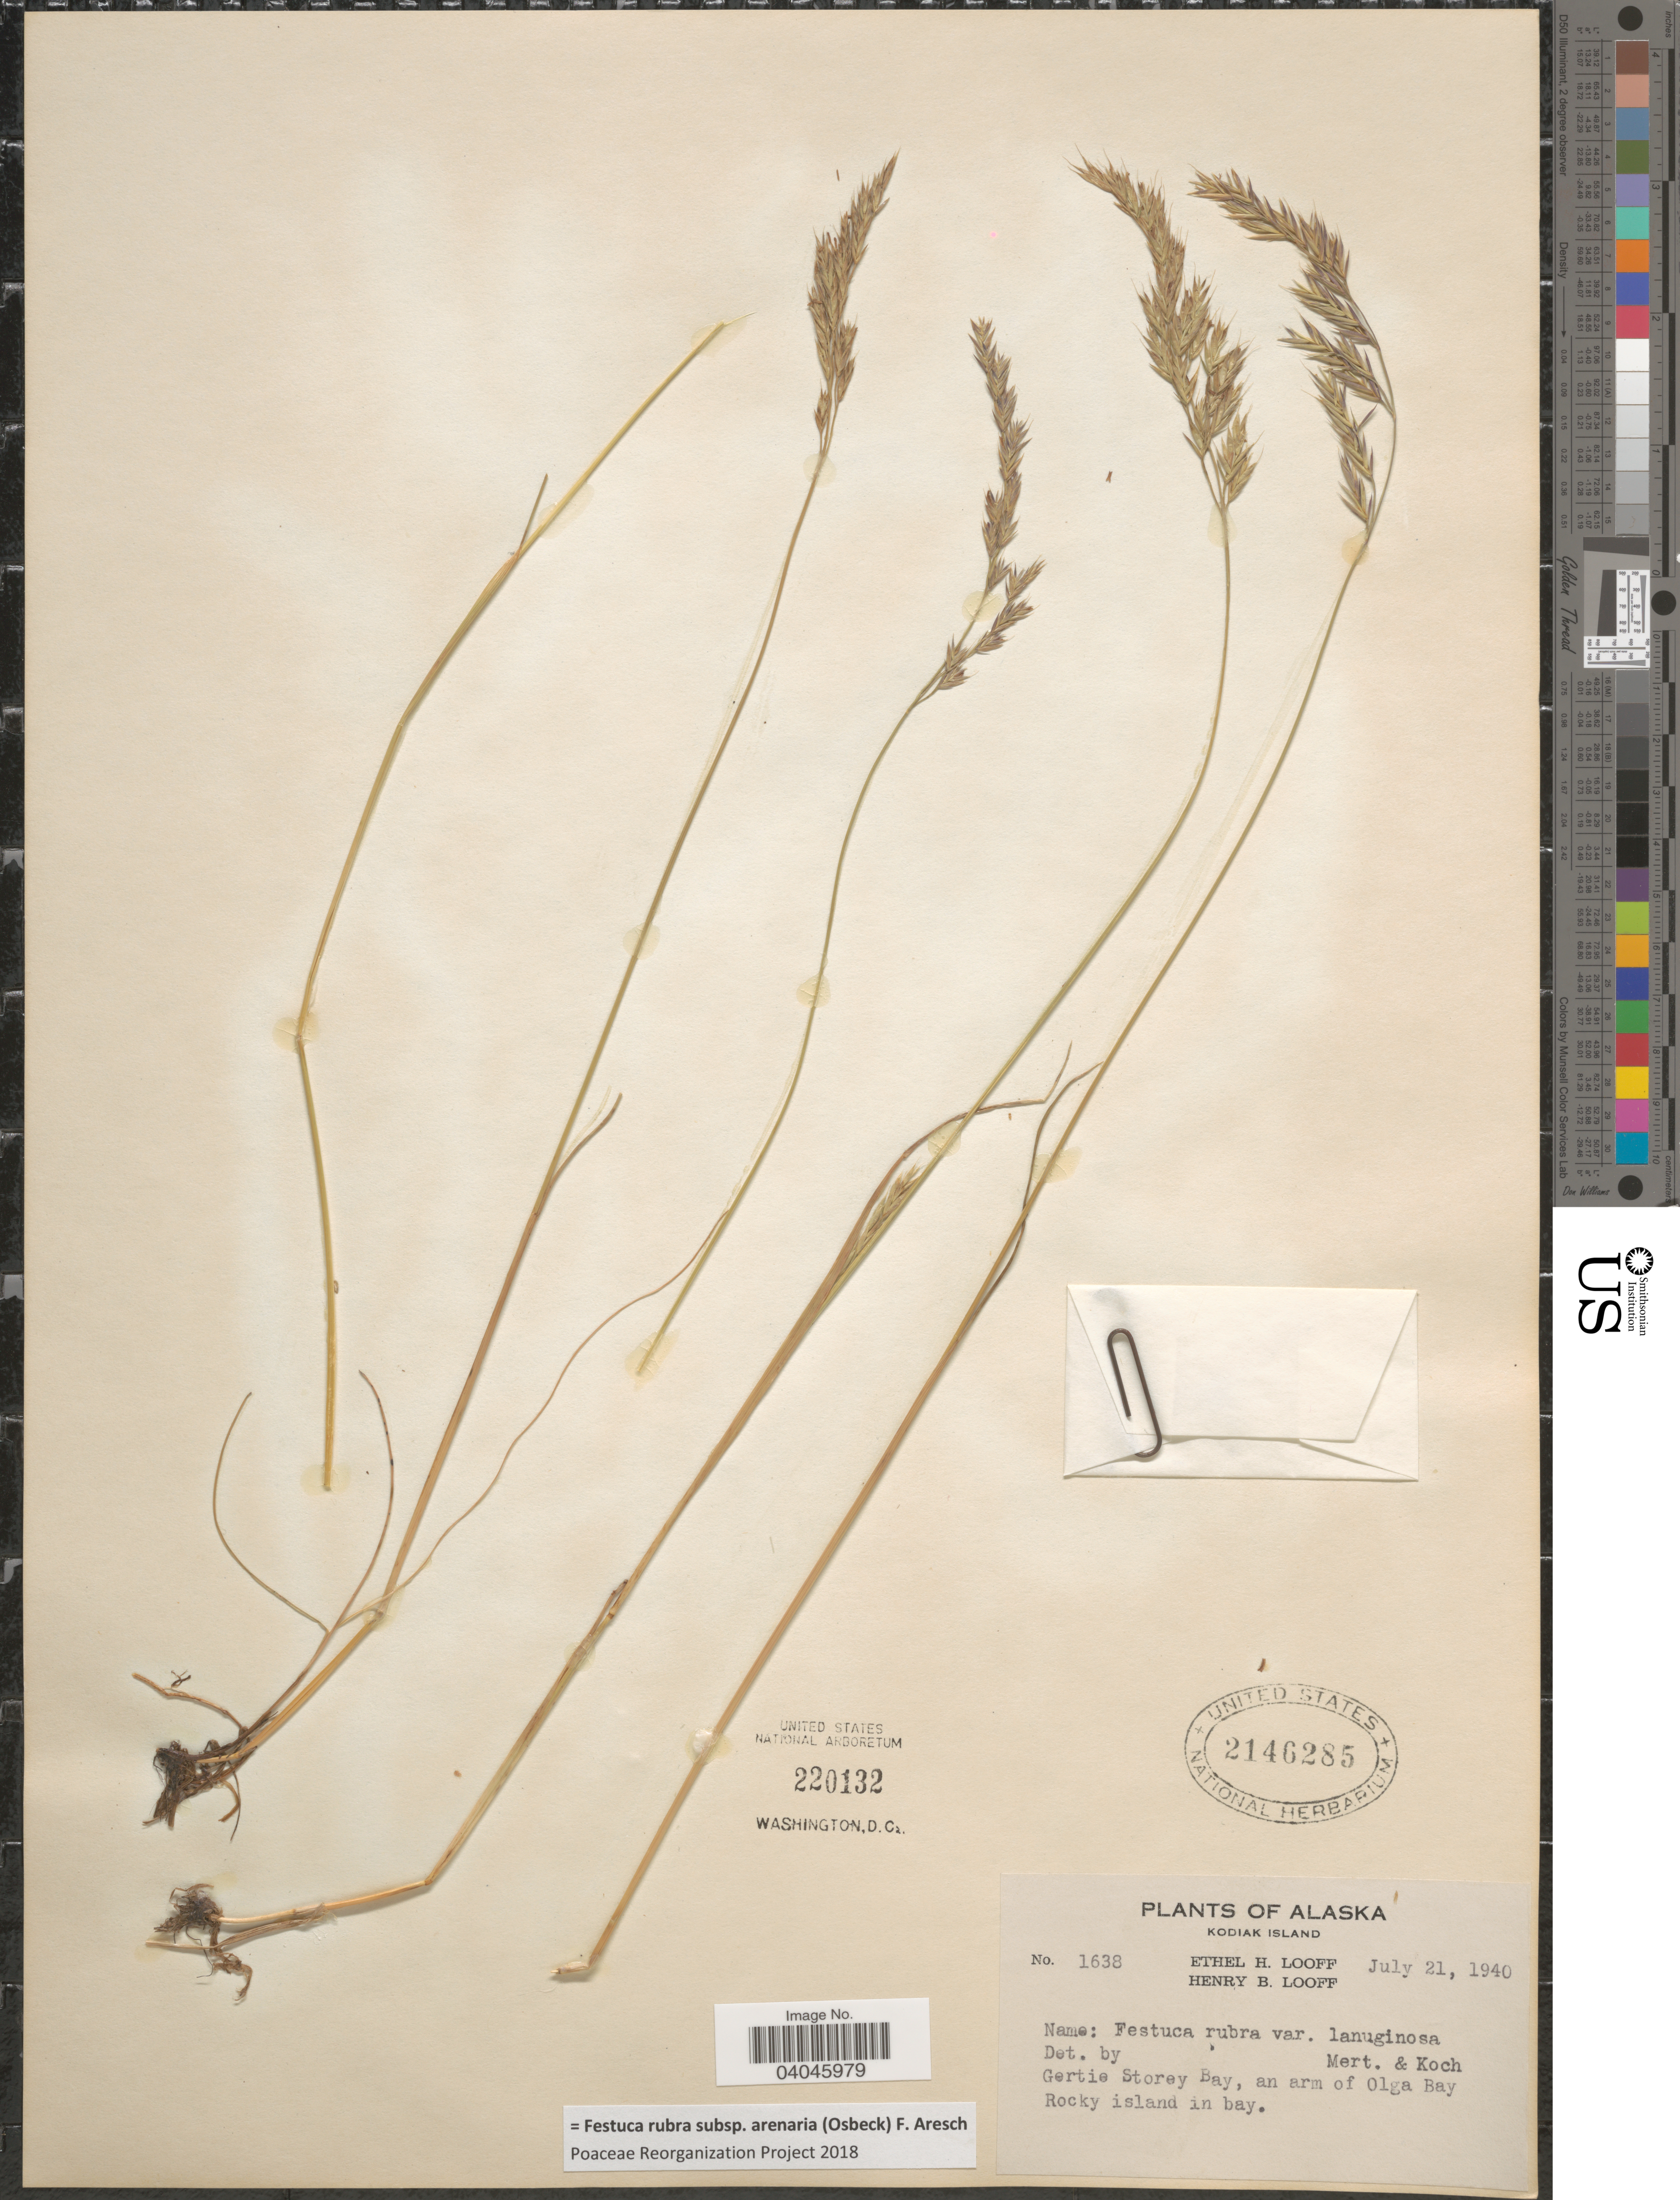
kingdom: Plantae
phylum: Tracheophyta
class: Liliopsida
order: Poales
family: Poaceae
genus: Festuca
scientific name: Festuca rubra subsp. arenaria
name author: (Osbeck) F. Aresch.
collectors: E. Looff & H. Looff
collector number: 1638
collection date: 1940-07-21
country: United States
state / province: Alaska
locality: Kodiak Island. Gertie Storey Bay, an arm of Olga Bay. Rocky island in bay.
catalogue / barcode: US 2146285